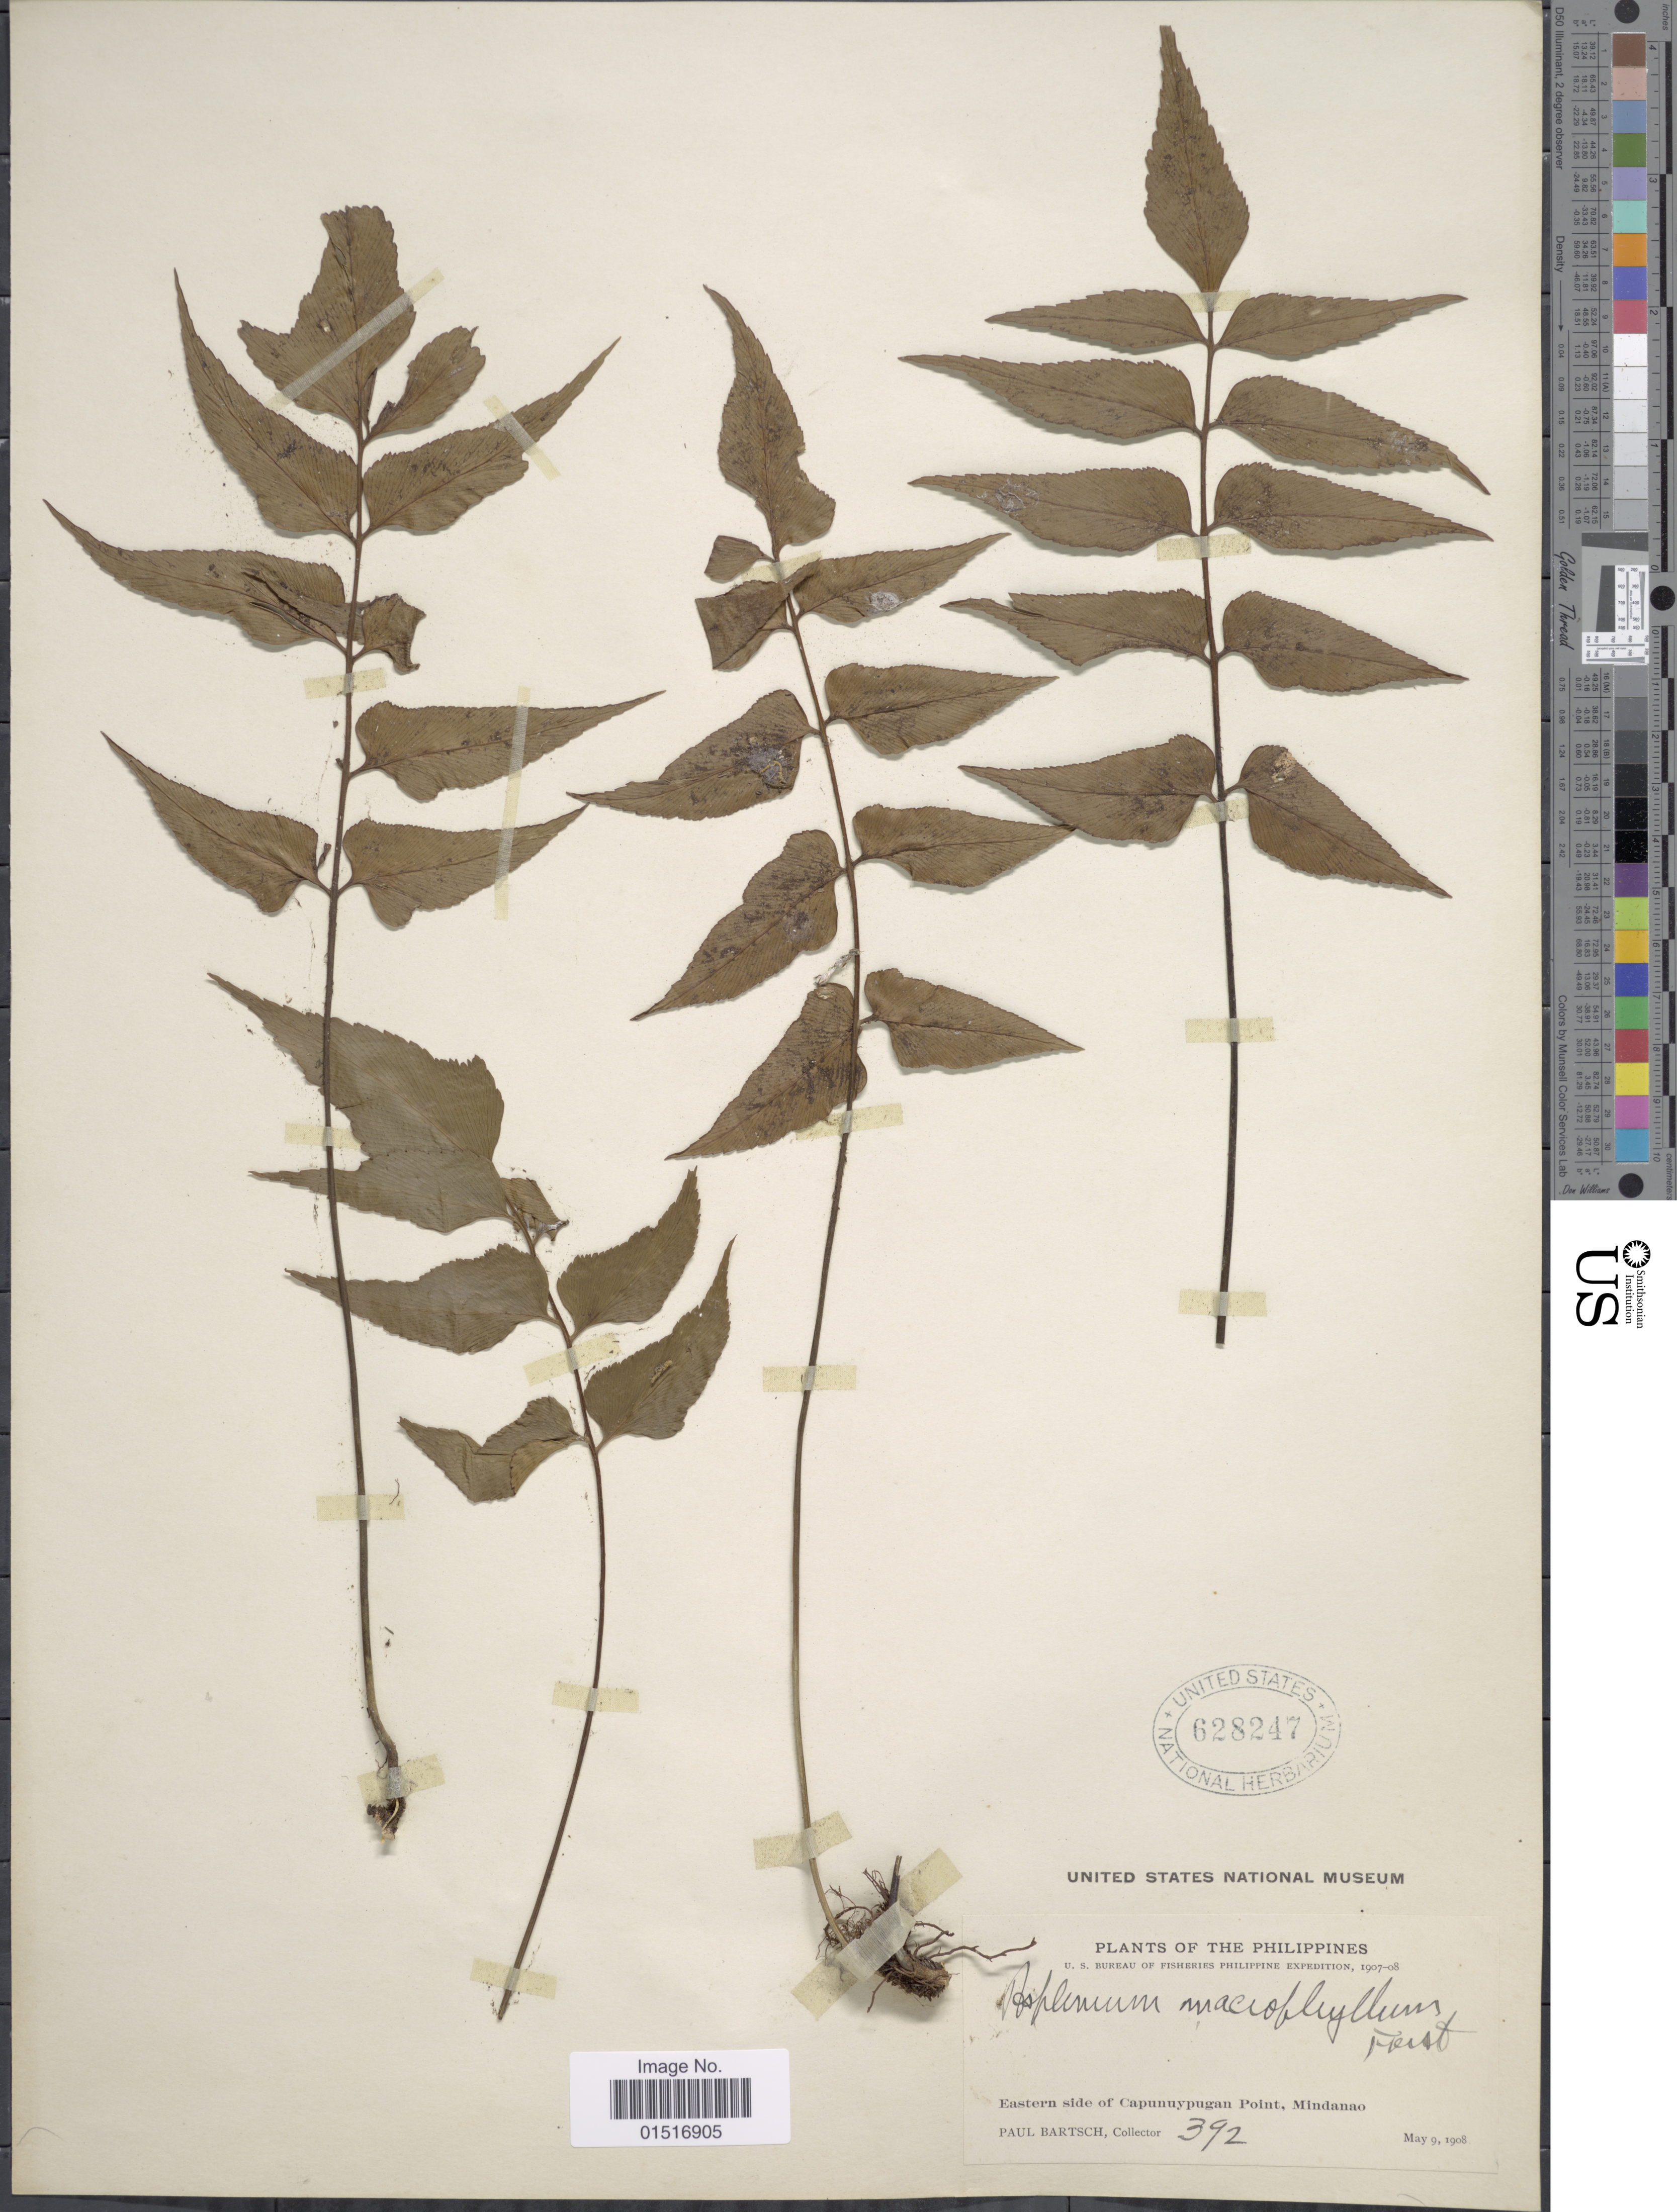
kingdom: Plantae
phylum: Tracheophyta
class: Polypodiopsida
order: Polypodiales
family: Aspleniaceae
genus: Asplenium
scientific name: Asplenium polyodon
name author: G. Forst.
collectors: P. Bartsch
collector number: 392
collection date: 1908-05-09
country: Philippines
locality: Eastern side of Capunuypugan Point, Mindanao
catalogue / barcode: US 628247